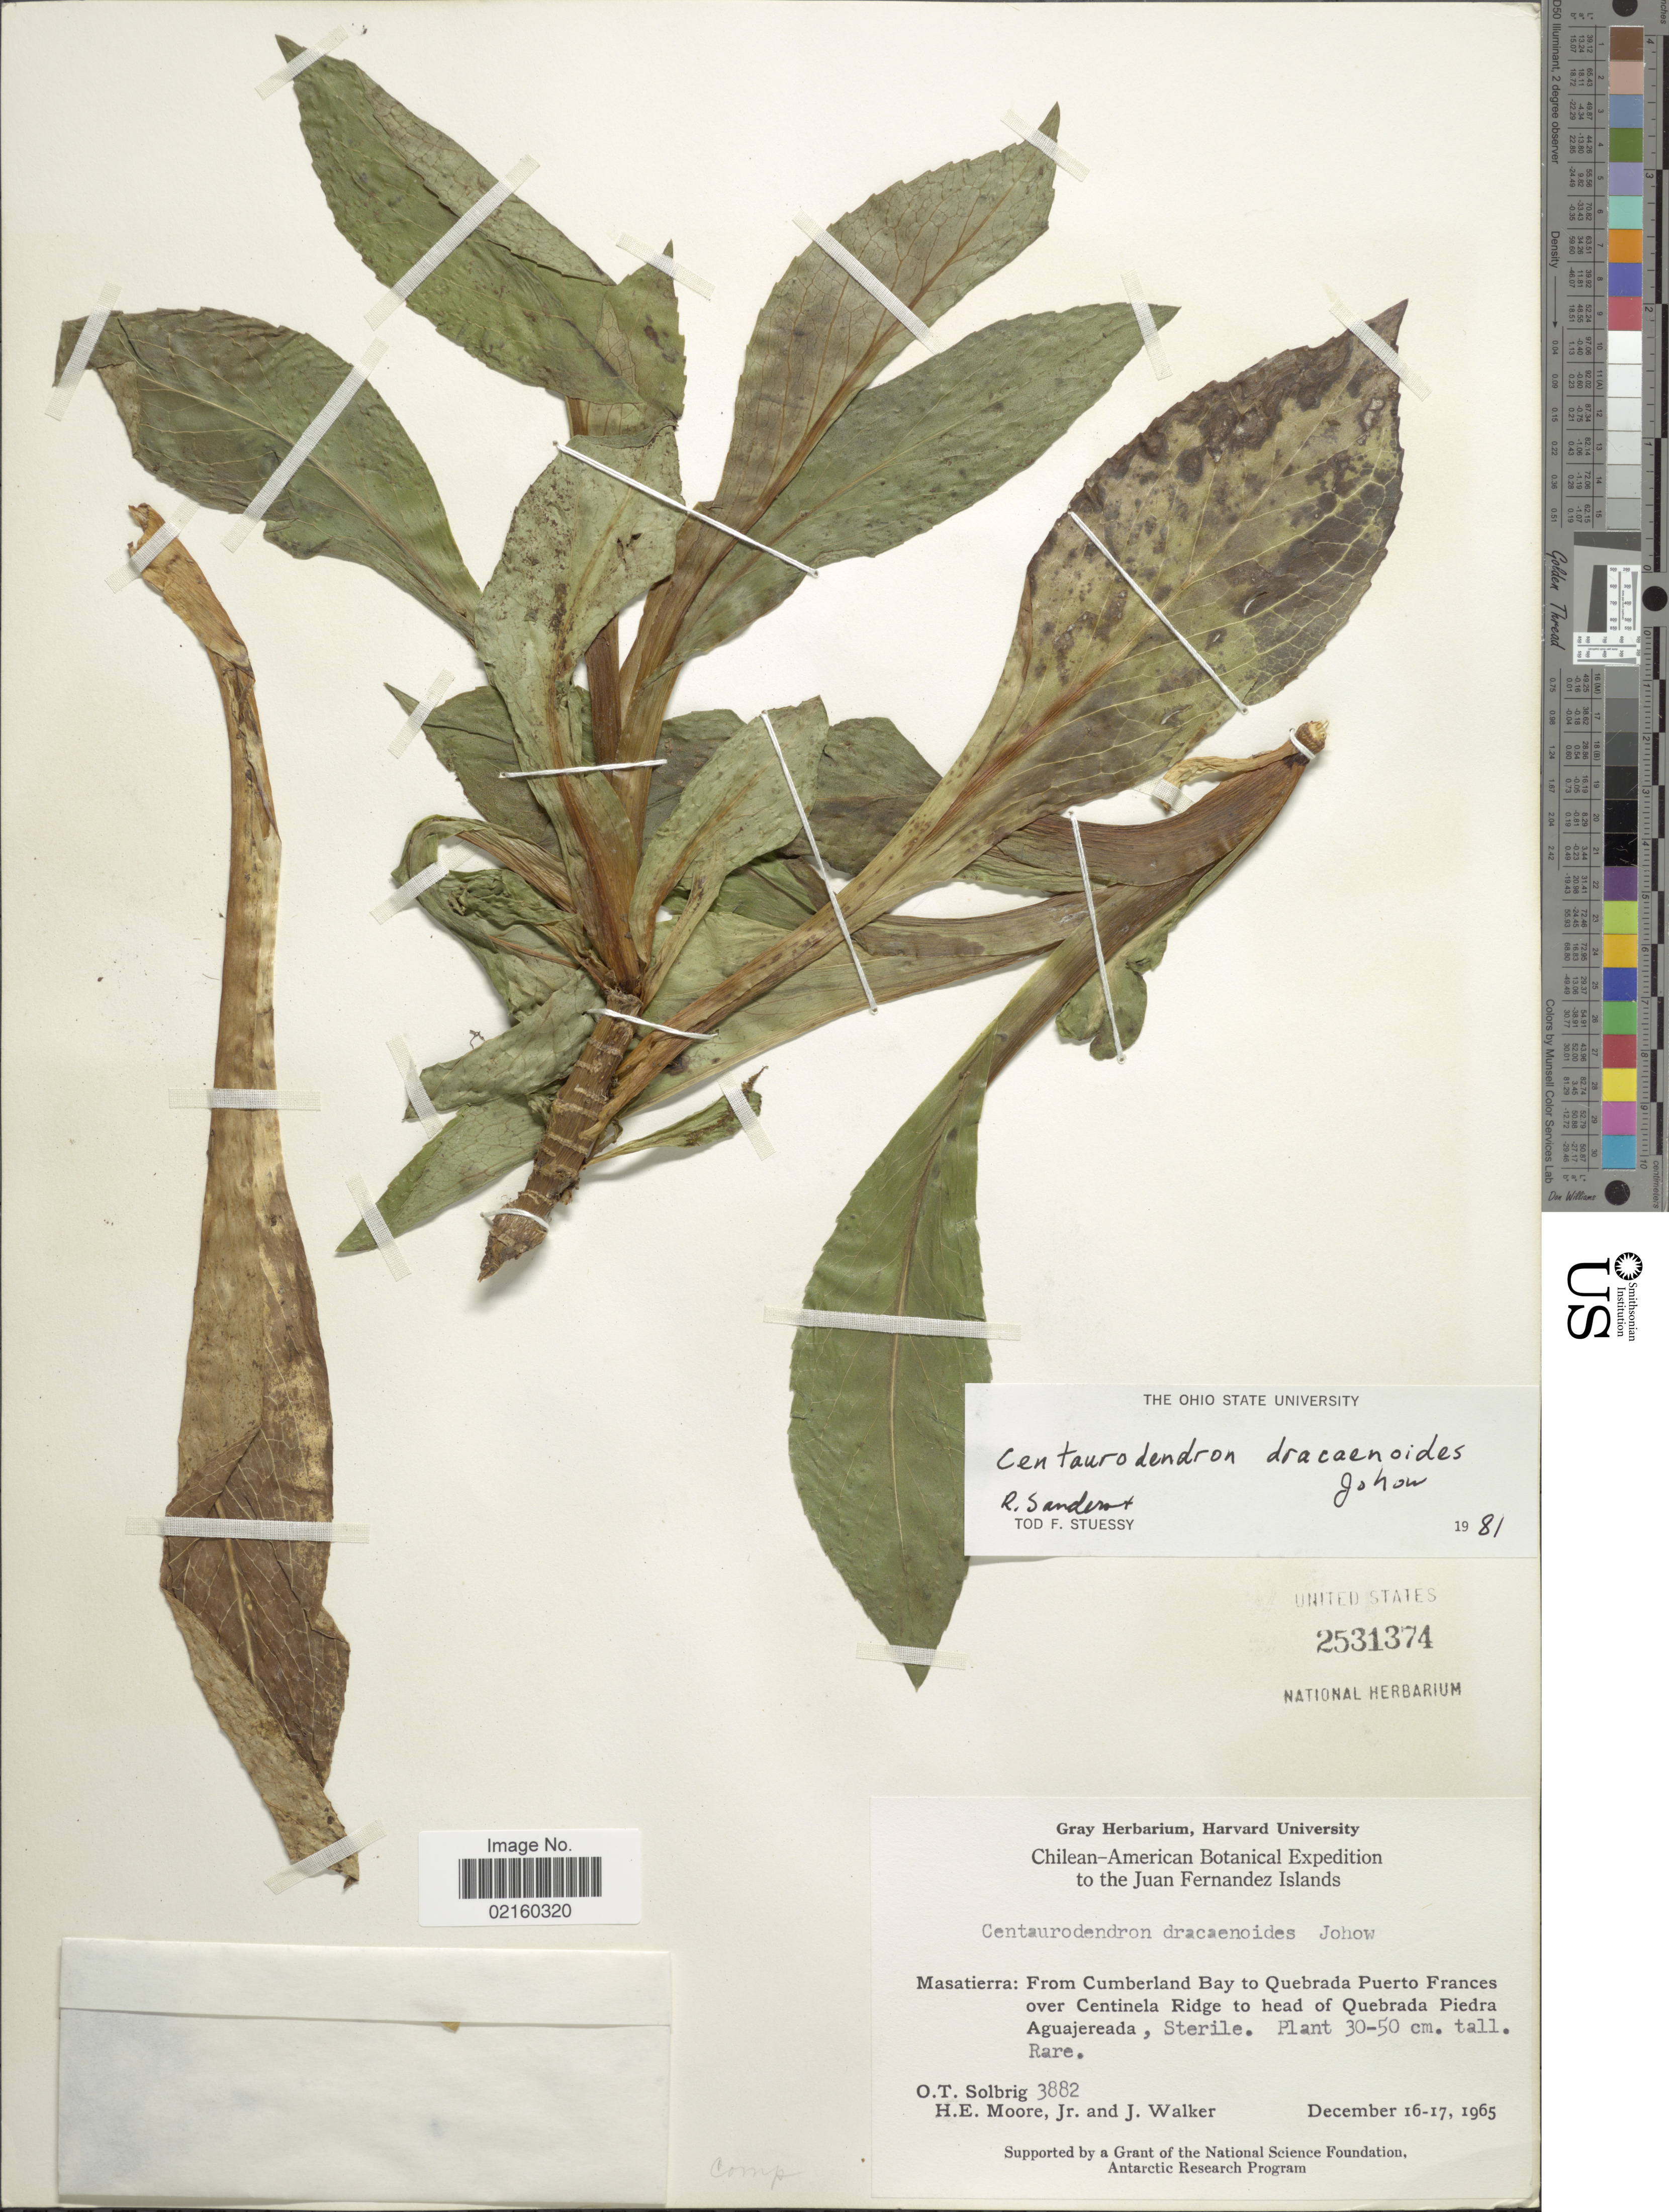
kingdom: Plantae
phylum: Tracheophyta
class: Magnoliopsida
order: Asterales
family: Asteraceae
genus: Centaurodendron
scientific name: Centaurodendron dracaenoides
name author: Johow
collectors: O. T. Solbrig, H. Moore & J. Walker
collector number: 3882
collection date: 1965-12-16/1965-12-17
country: Chile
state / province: Valparaíso (V)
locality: Juan Fernandez Islands, Masatierra, from Cumberland Bay to Quebrada Puerto Frances over Centinela Ridge to head of Quebrada Piedra Aguajereada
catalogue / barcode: US 2531374